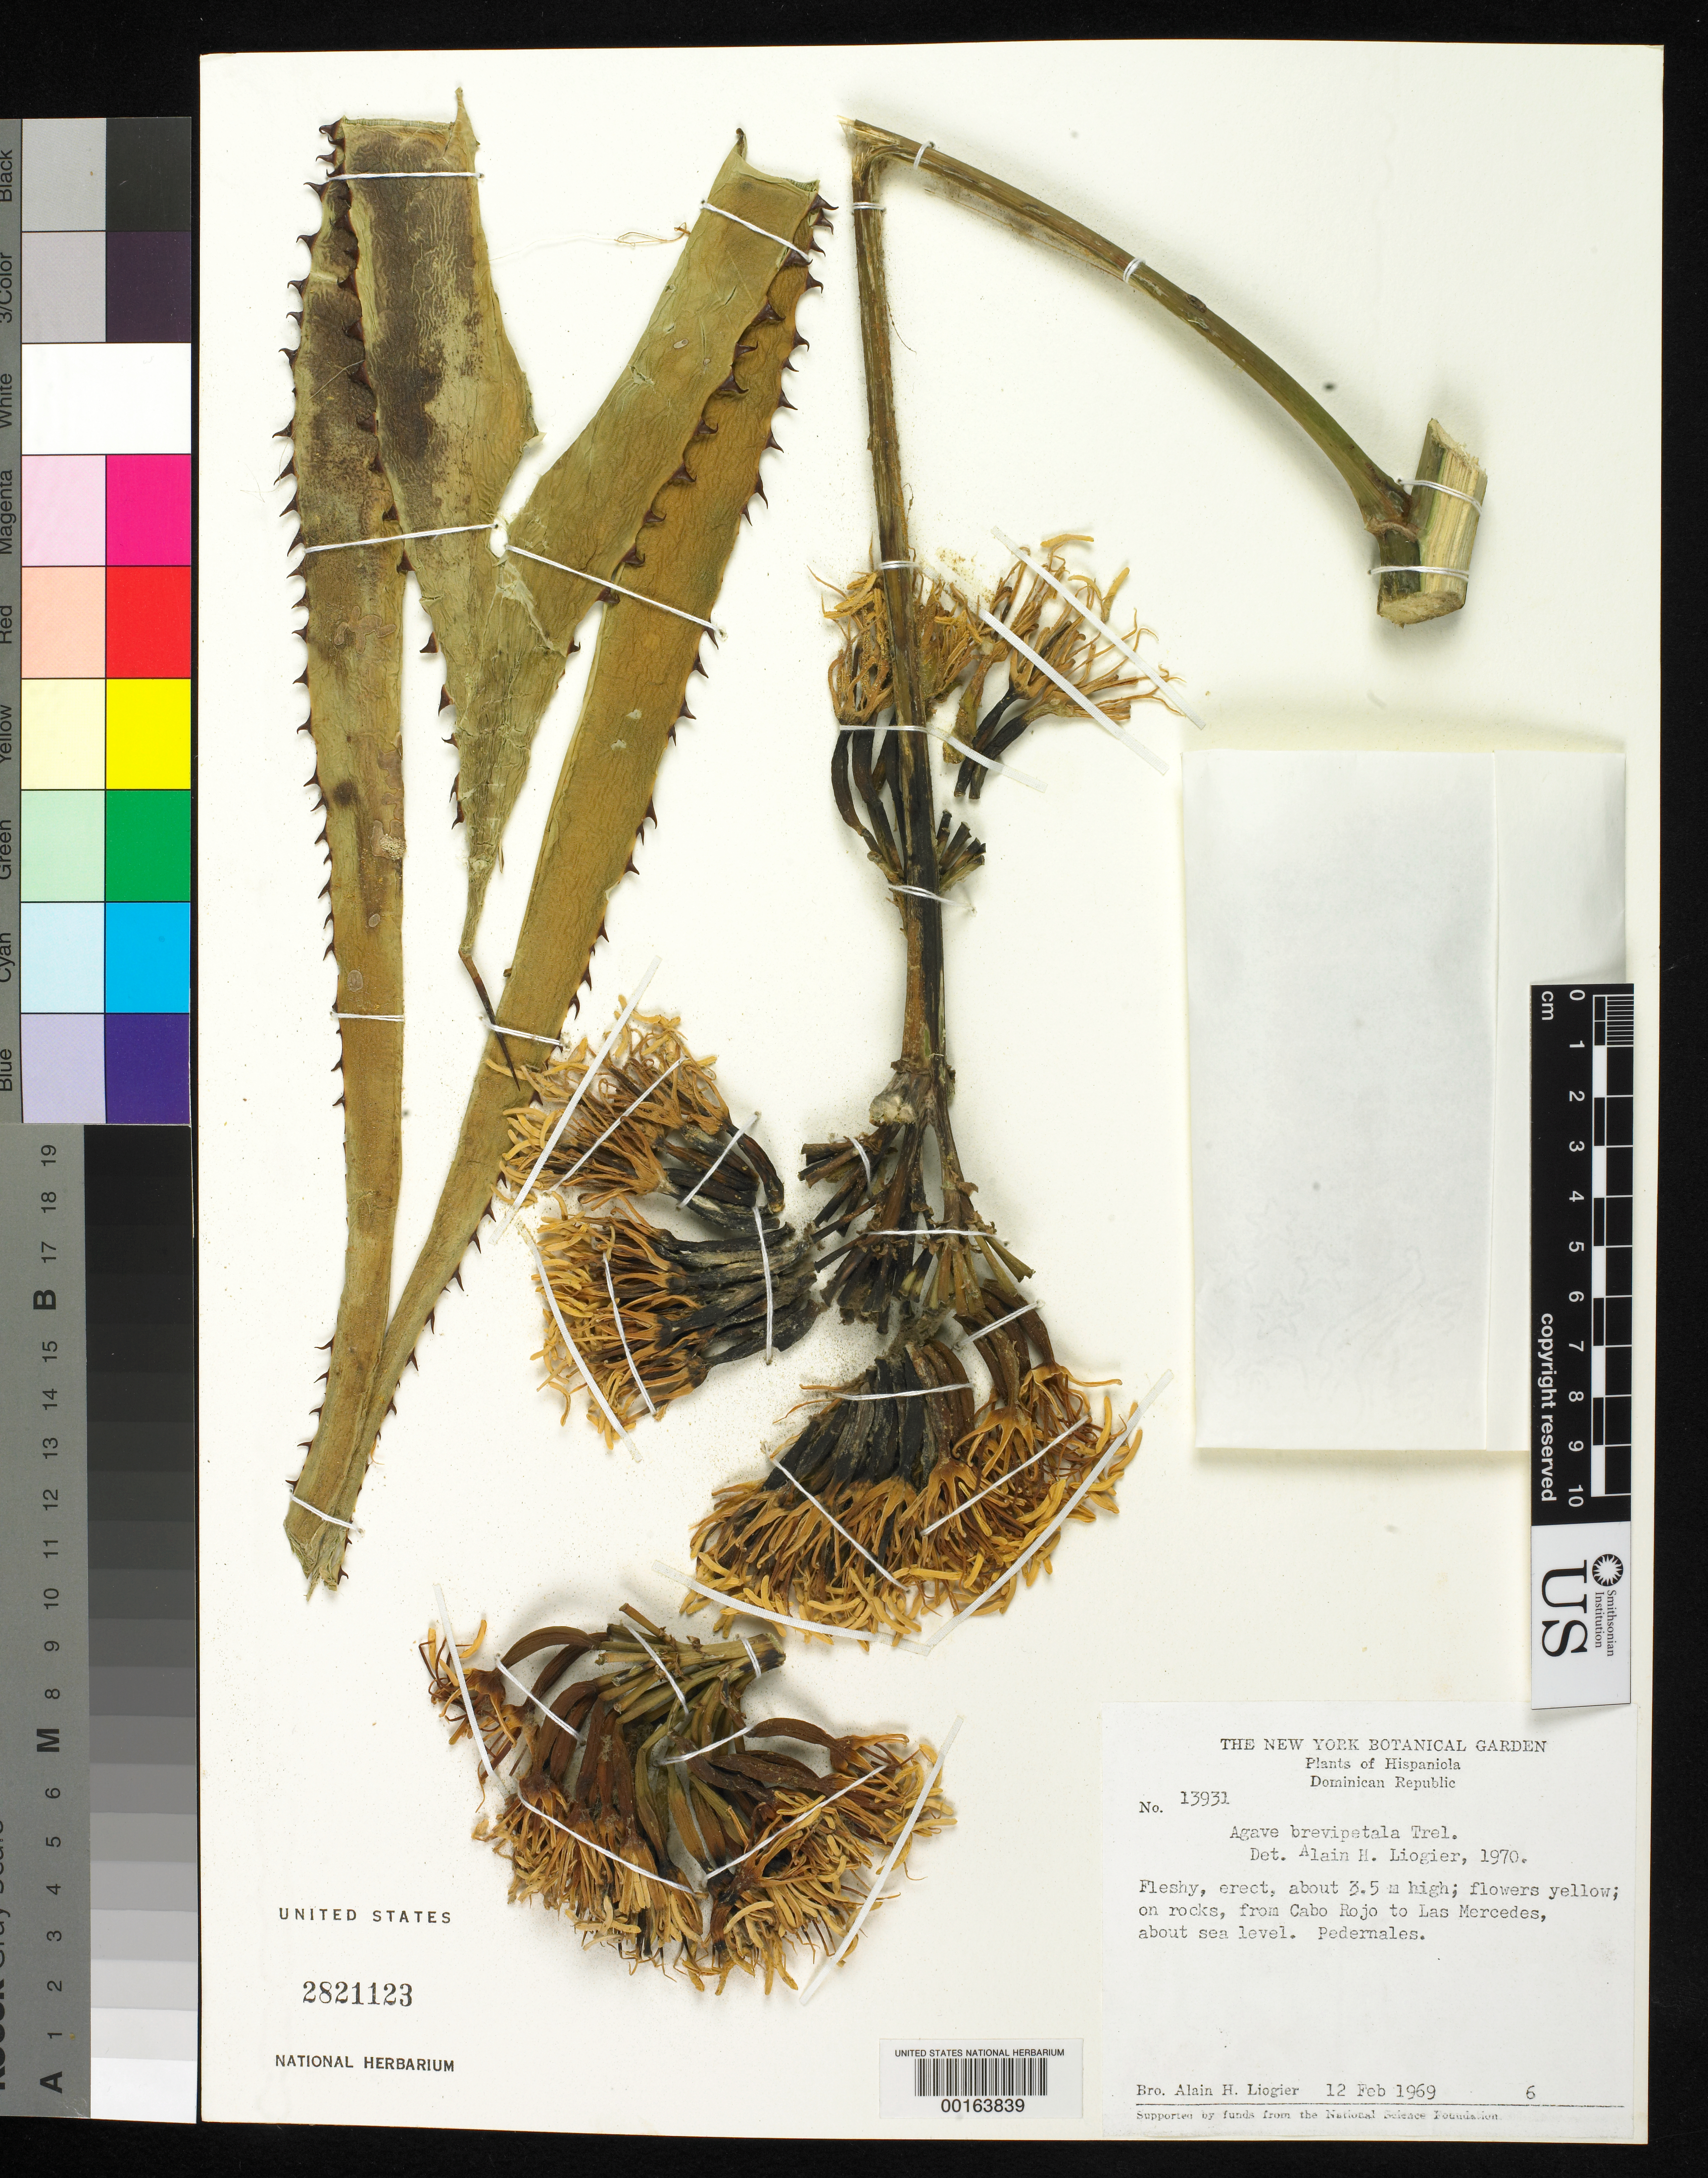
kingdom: Plantae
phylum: Tracheophyta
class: Liliopsida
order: Asparagales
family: Asparagaceae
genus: Agave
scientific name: Agave brevipetala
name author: Trel.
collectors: A. H. Liogier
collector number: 13931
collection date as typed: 12 Feb 1969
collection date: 1969-02-12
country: Dominican Republic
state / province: Pedernales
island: Hispaniola Island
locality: From cabo rojo to las mercedes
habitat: On rocks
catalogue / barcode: US 2821123